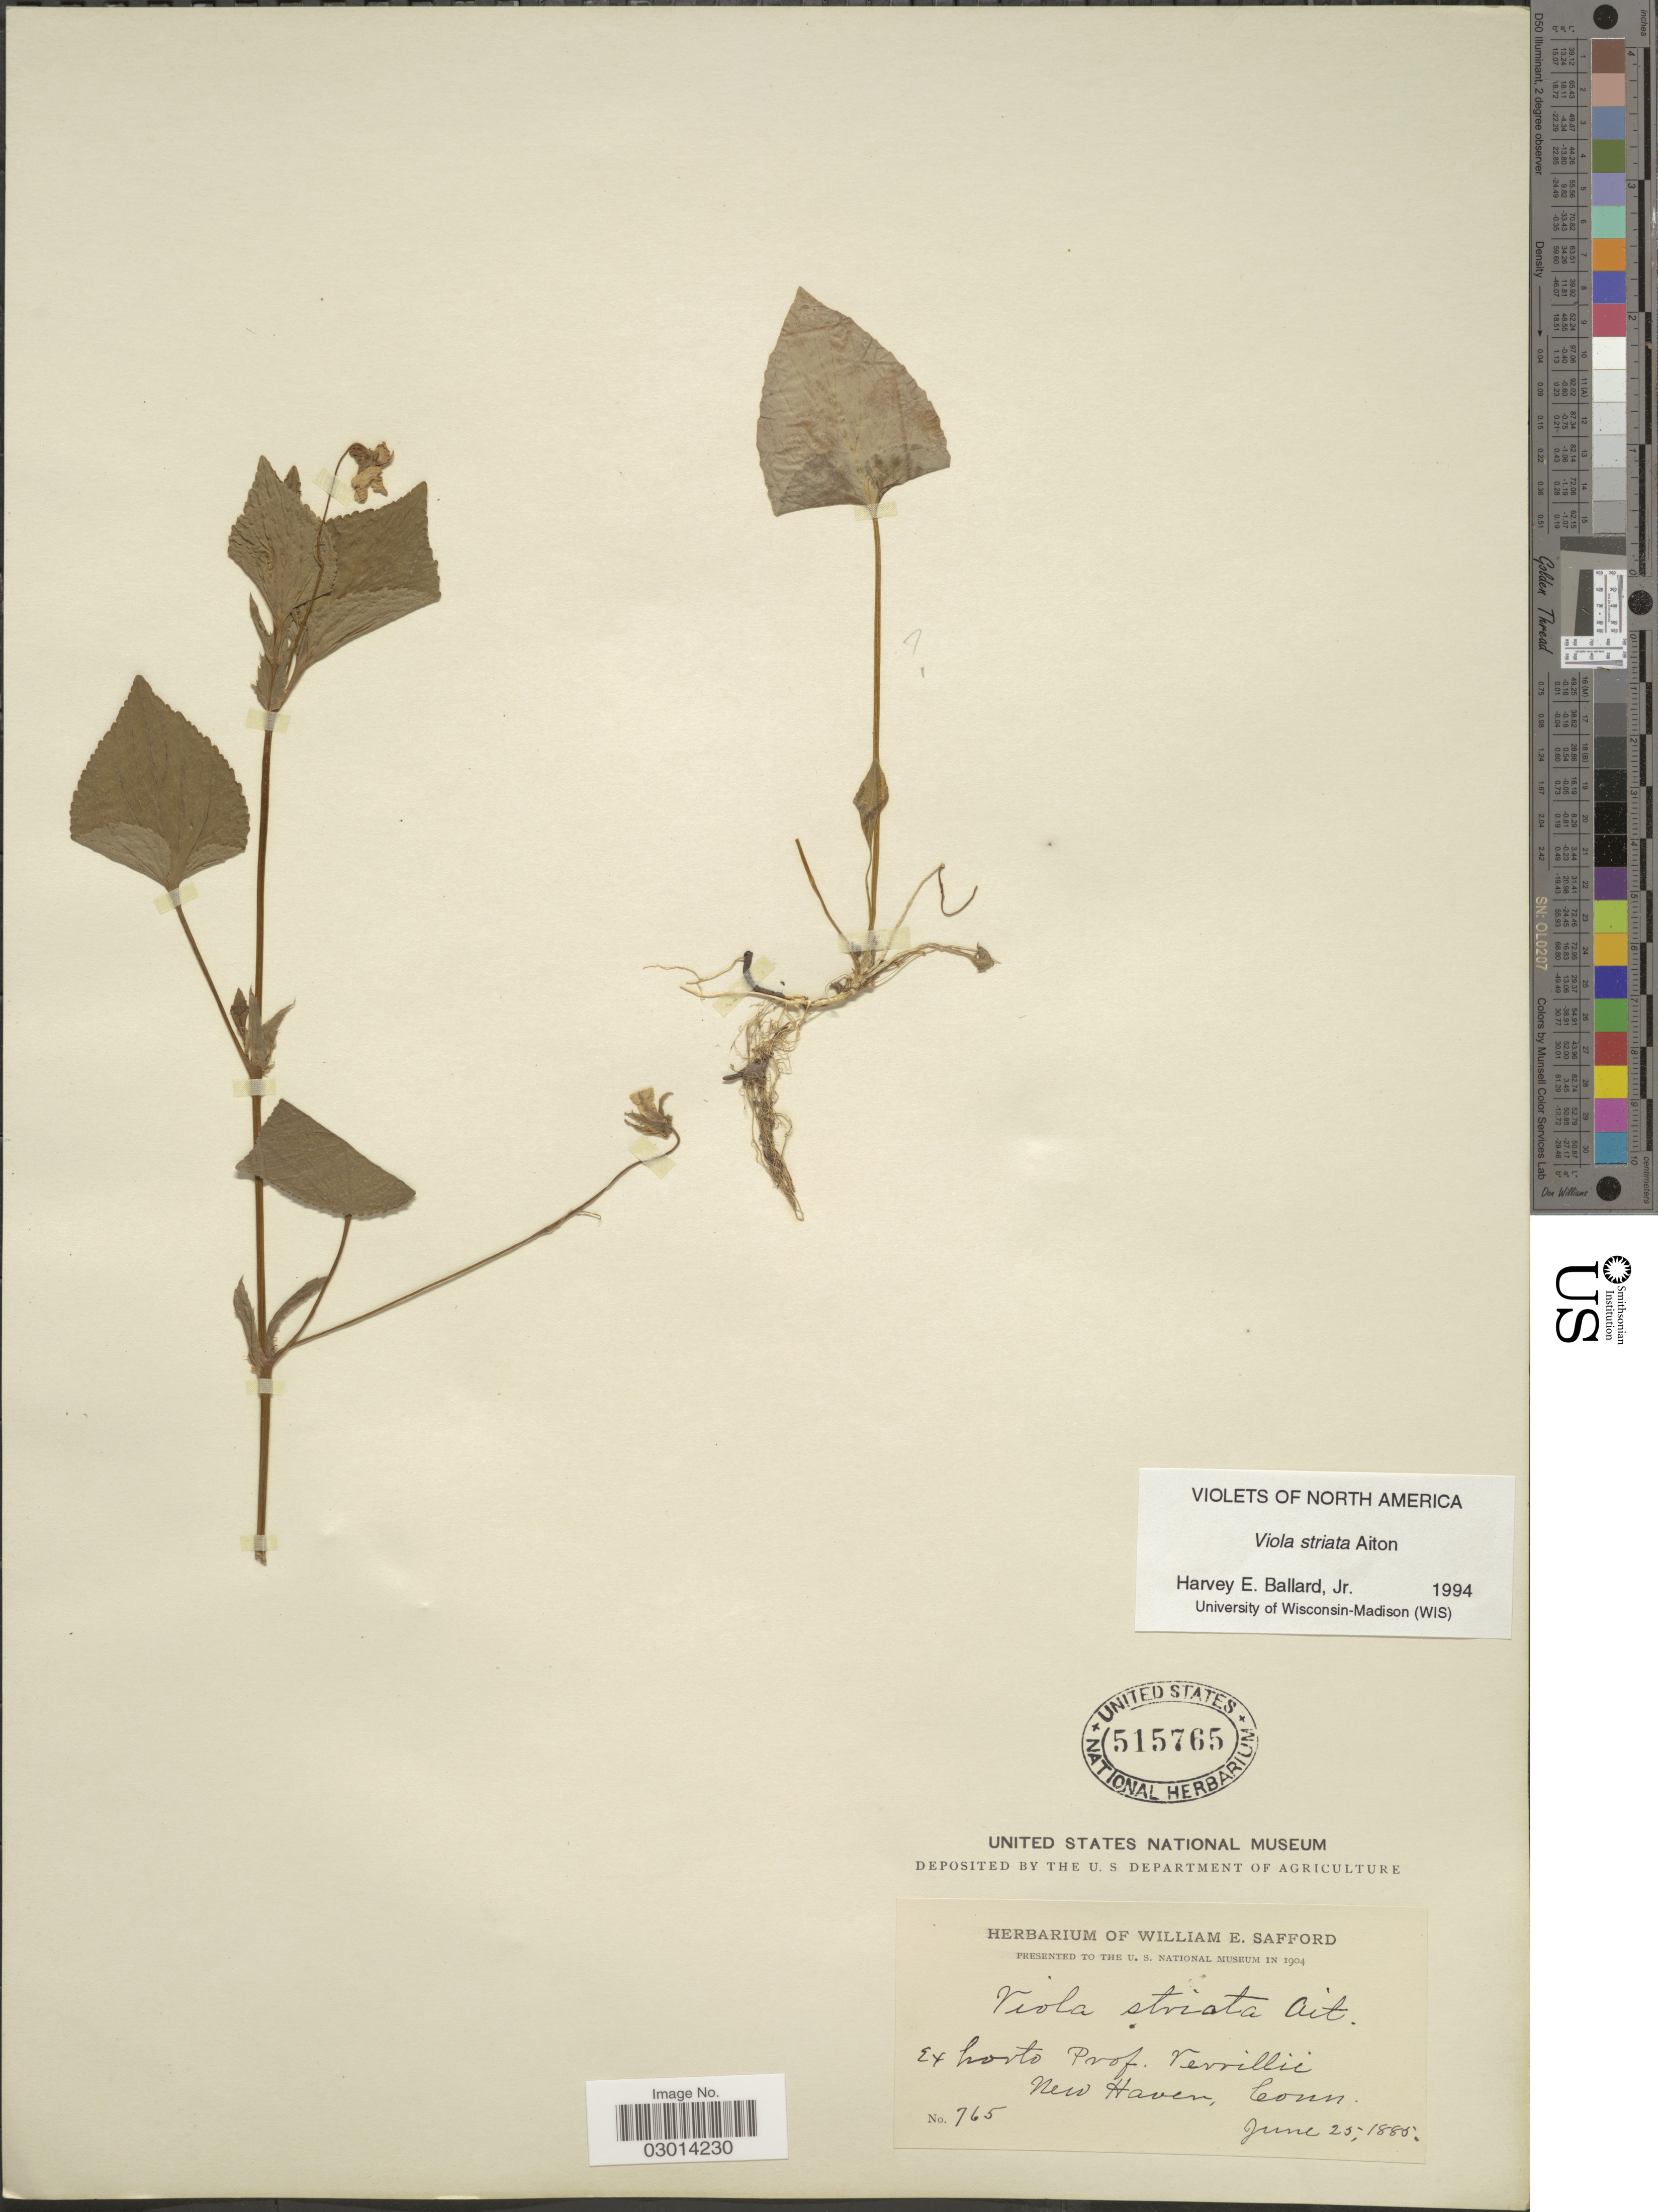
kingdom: Plantae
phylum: Tracheophyta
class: Magnoliopsida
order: Malpighiales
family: Violaceae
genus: Viola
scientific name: Viola rostrata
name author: Pursh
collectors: ex Horto Prof. Vervillii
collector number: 765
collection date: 1885-06-25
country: United States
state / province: Connecticut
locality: New Haven, Conn.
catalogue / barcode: US 515765